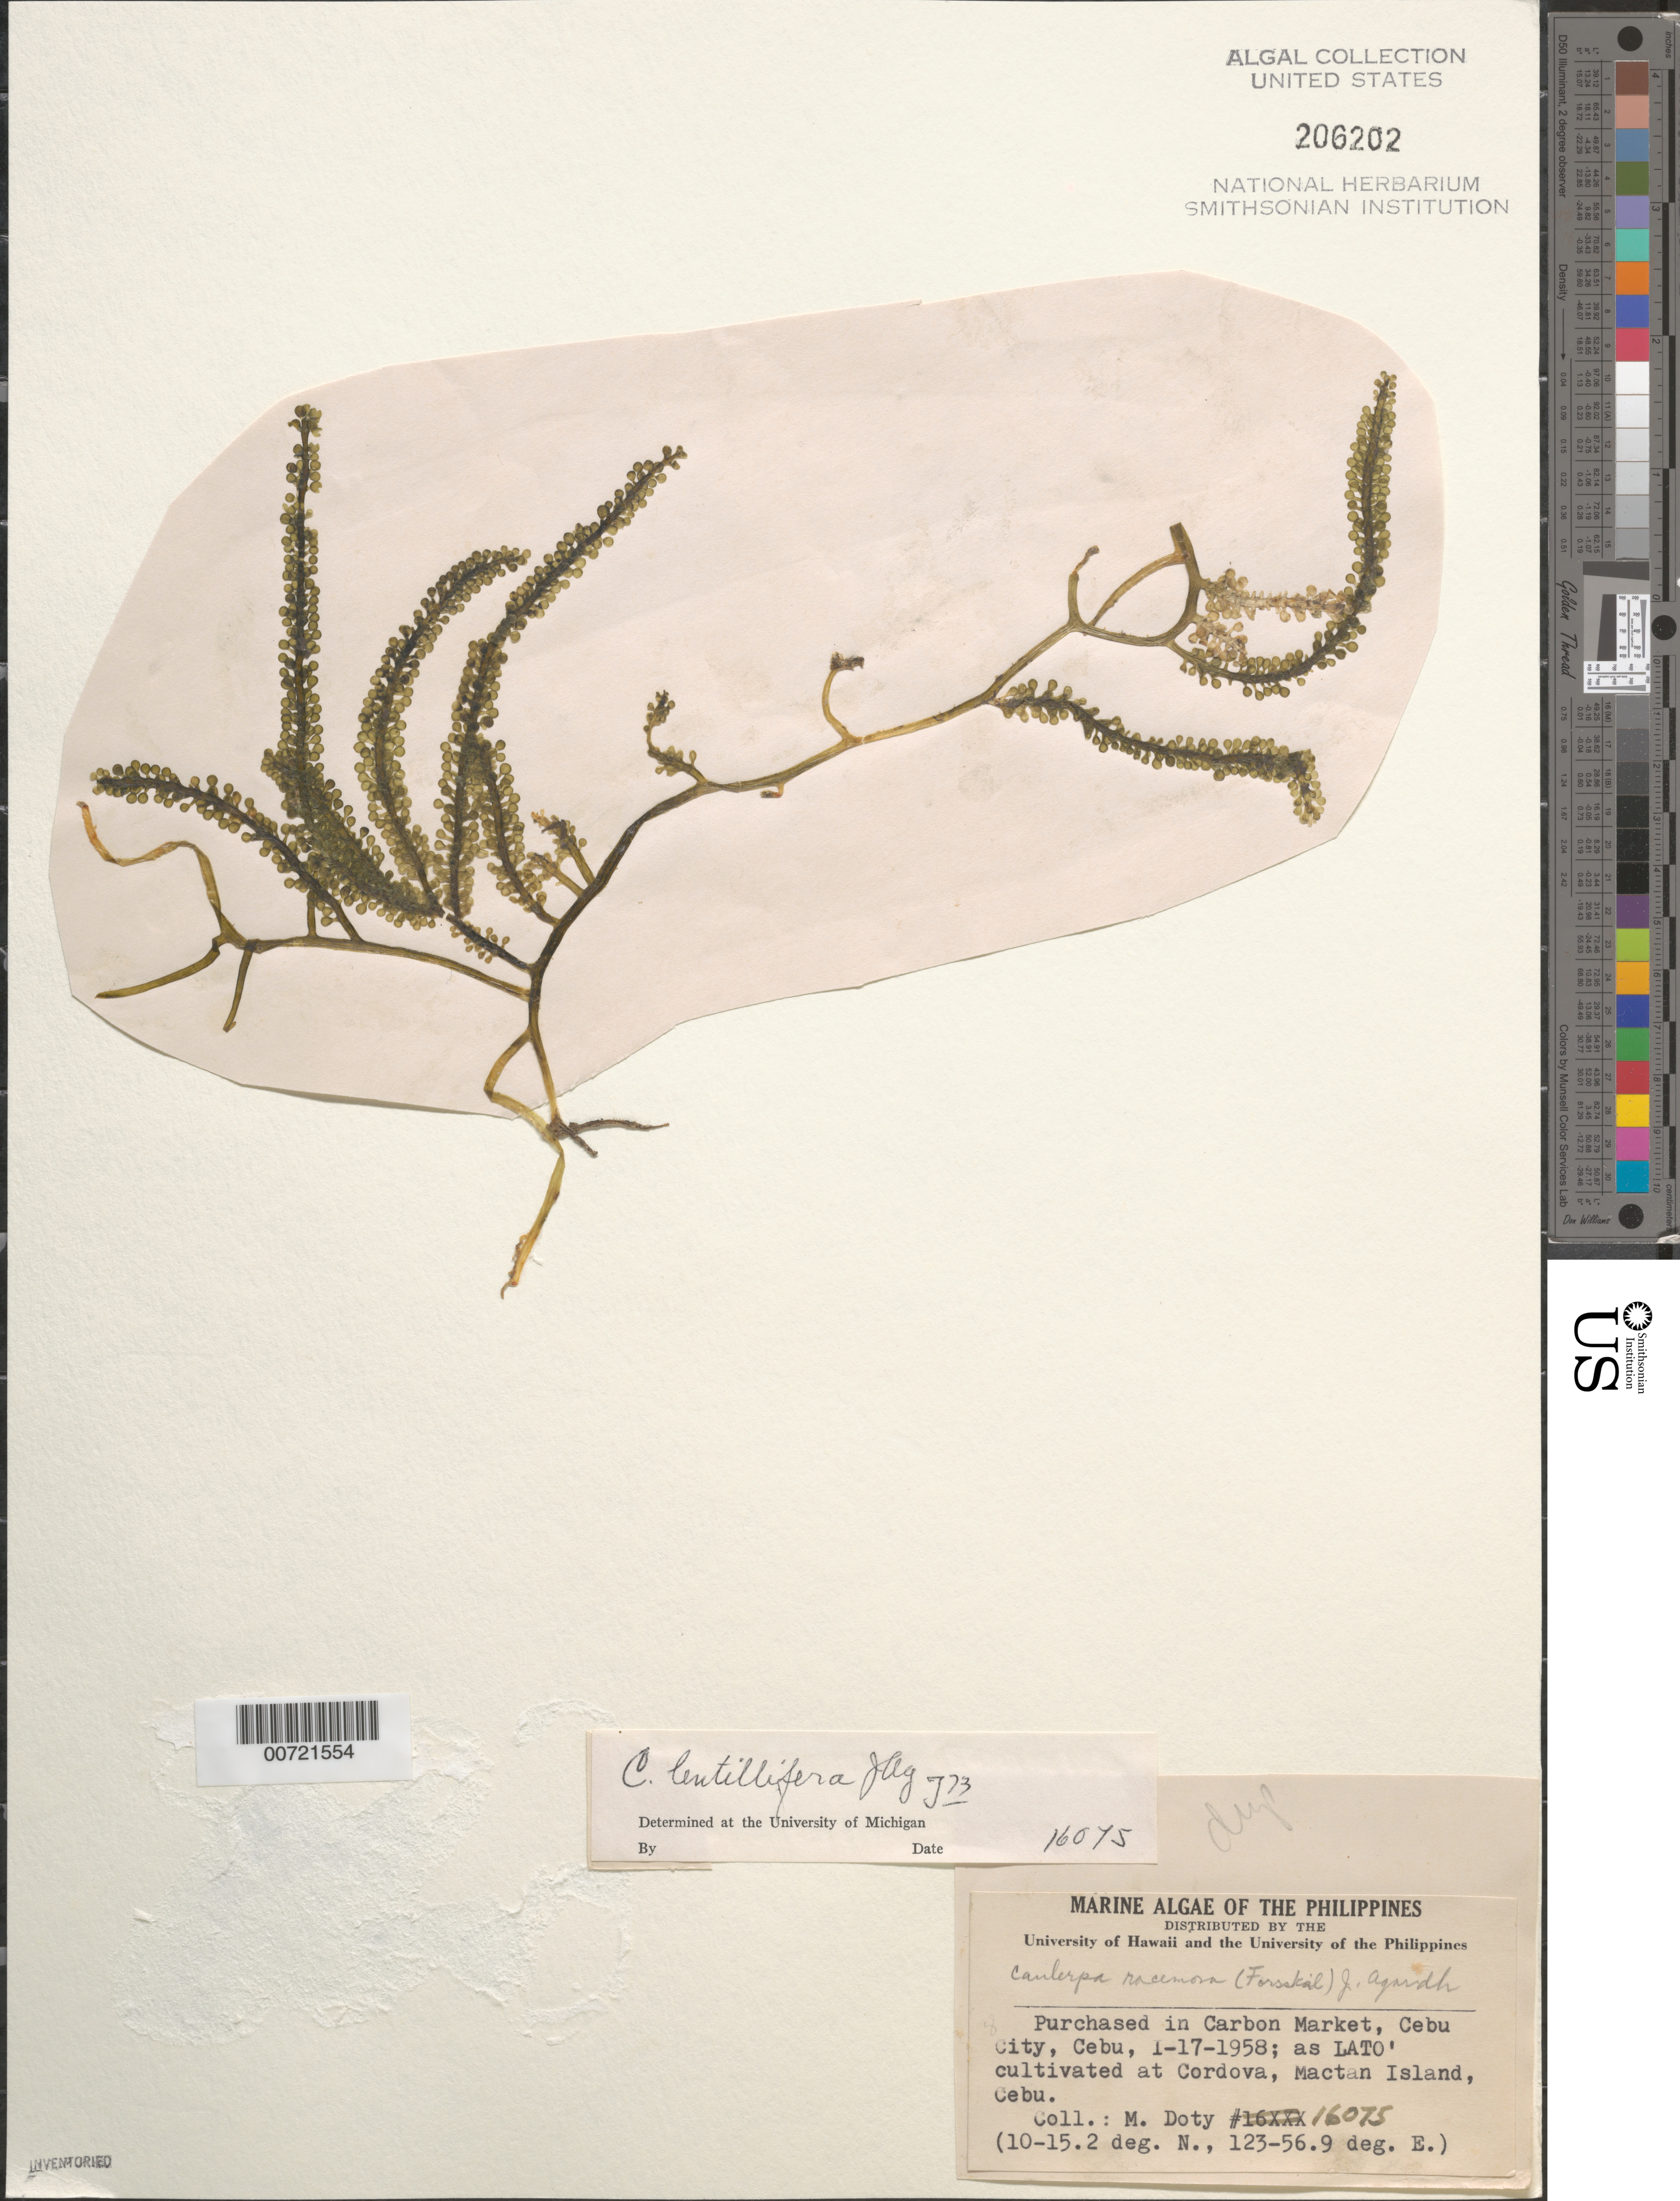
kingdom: Plantae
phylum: Chlorophyta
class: Ulvophyceae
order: Bryopsidales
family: Caulerpaceae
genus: Caulerpa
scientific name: Caulerpa lentillifera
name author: J. Agardh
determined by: Taylor, William R.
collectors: M. S. Doty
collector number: MSD 16075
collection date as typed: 17 Jan 1958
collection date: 1958-01-17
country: Philippines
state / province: Central Visayas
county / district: Cebu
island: Mactan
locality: Cordova (cultivated)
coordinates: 10 15.2 N, 123 56.9 E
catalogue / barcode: US 206202